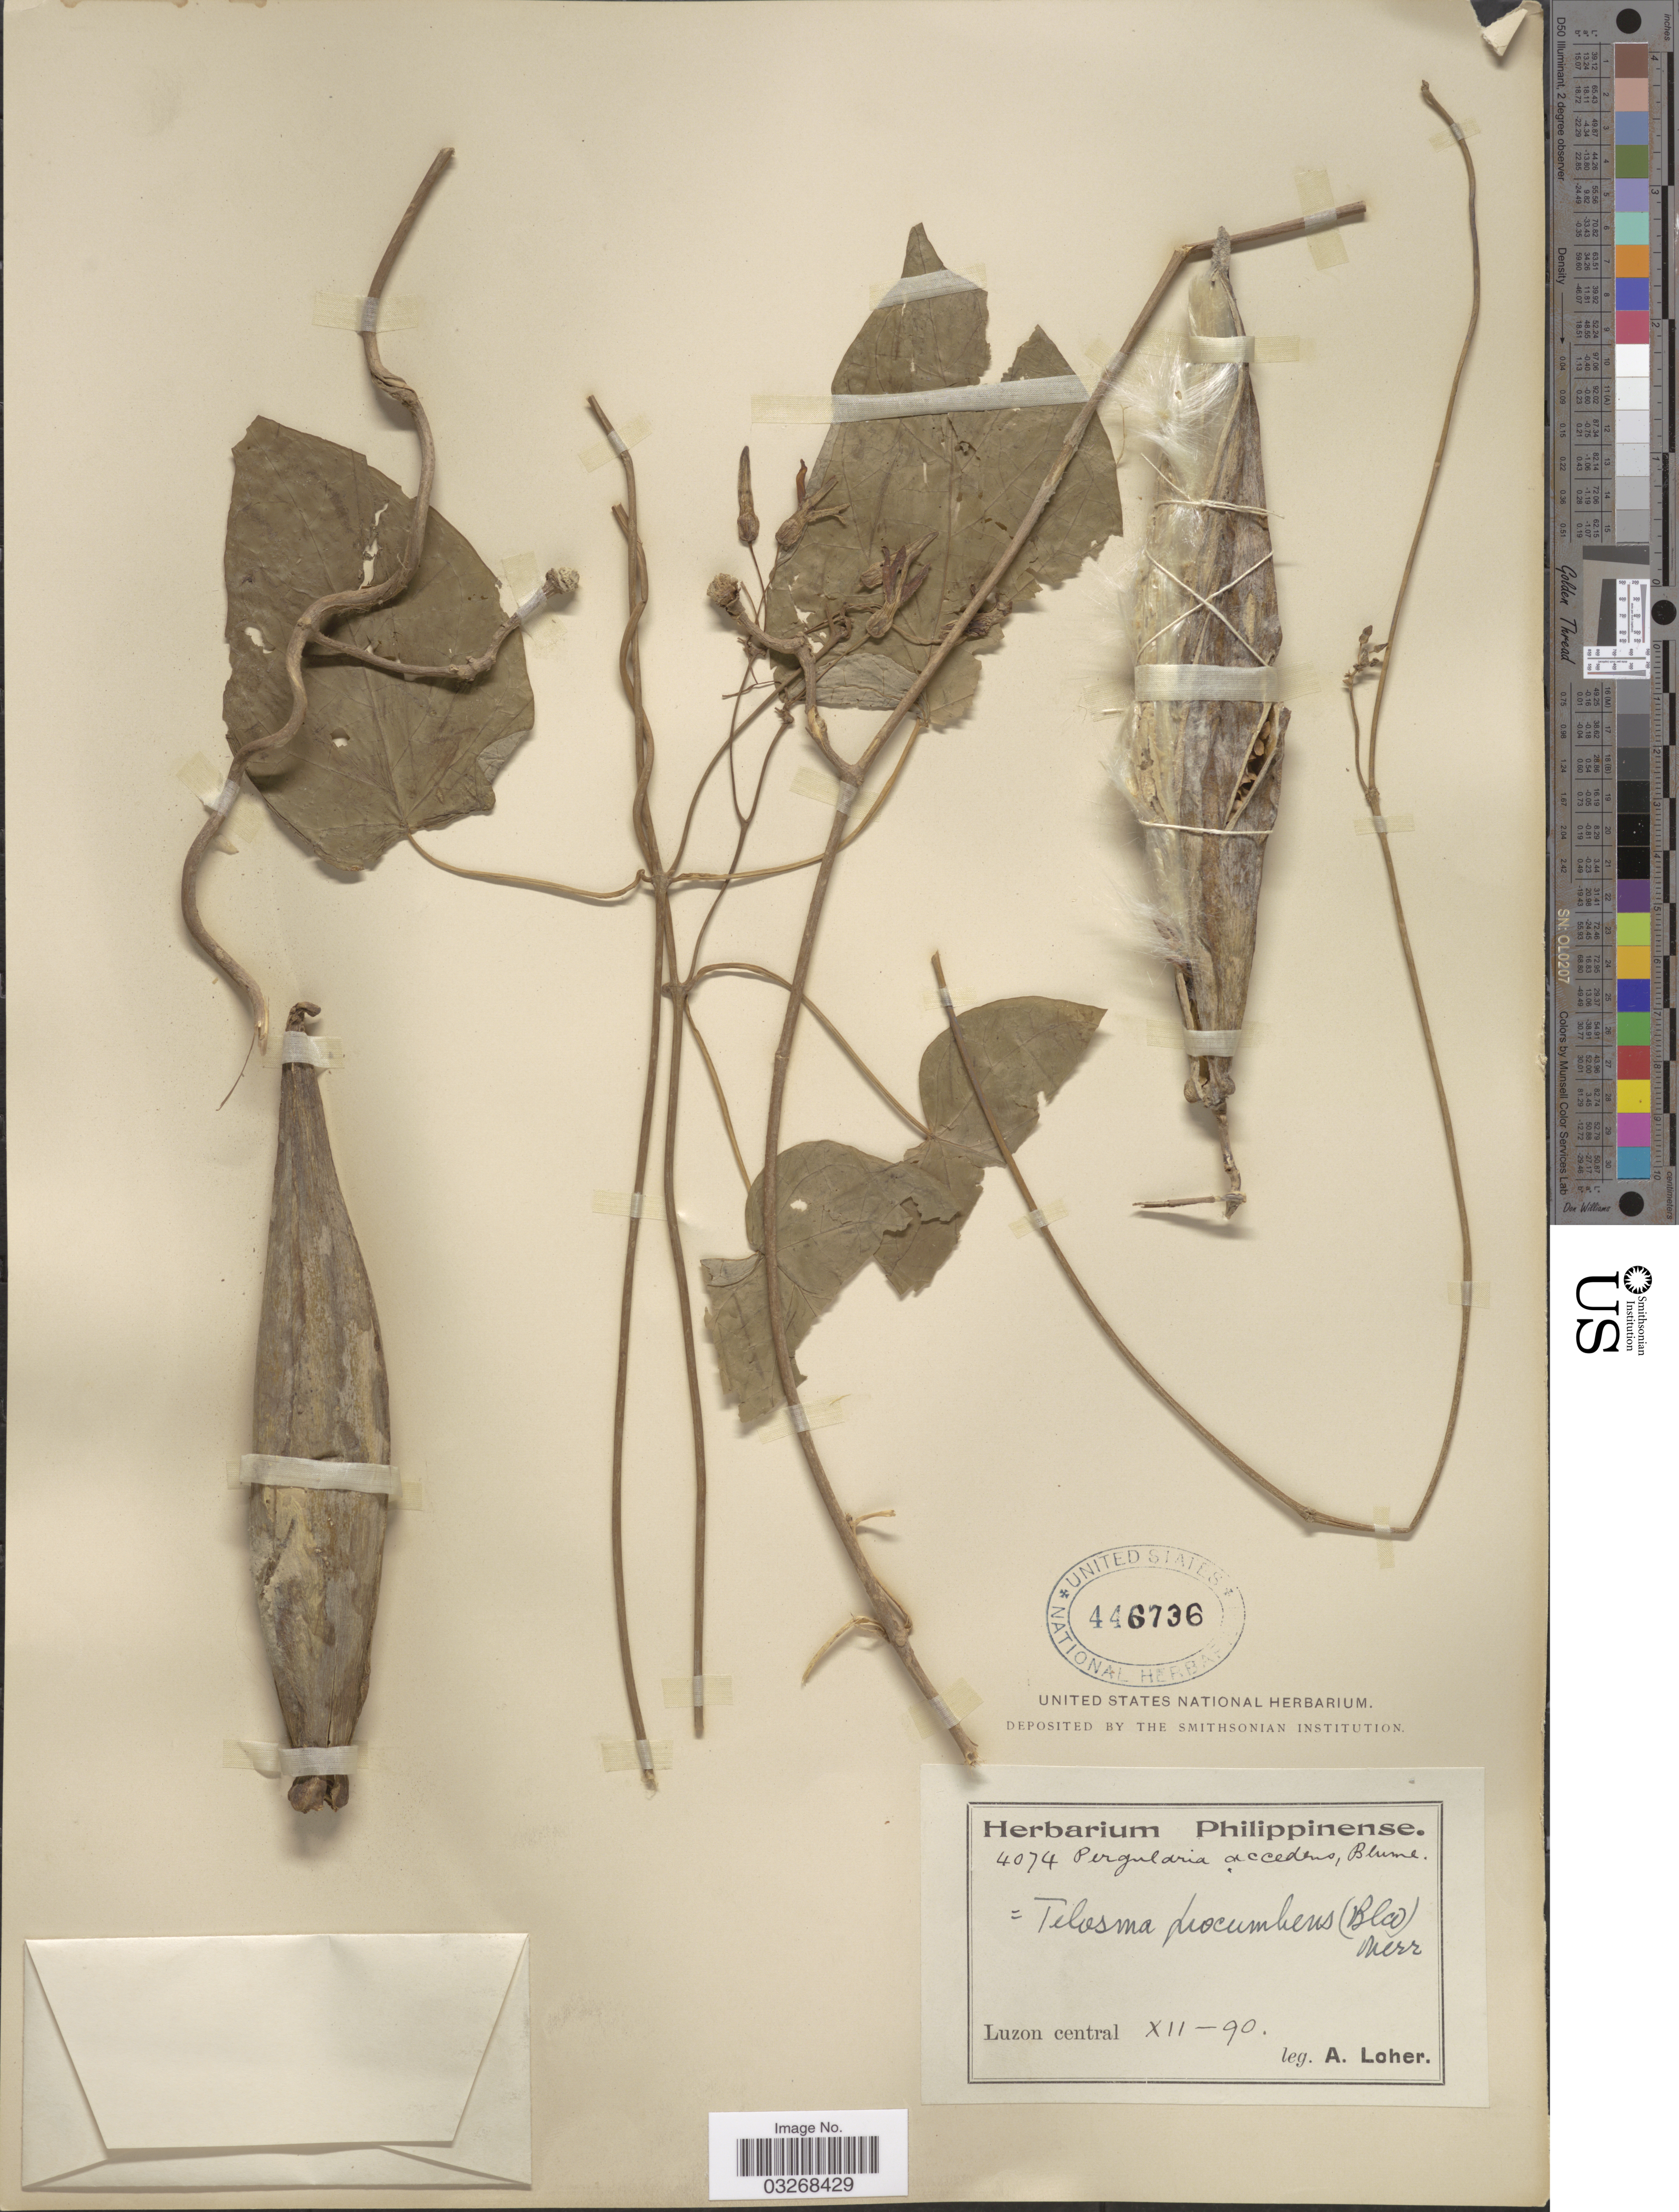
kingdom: Plantae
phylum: Tracheophyta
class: Magnoliopsida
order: Gentianales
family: Apocynaceae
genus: Telosma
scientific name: Telosma procumbens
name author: (Blanco) Merr.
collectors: A. Loher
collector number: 4074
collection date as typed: Transcribed d/m/y: /12/90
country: Philippines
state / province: Central Luzon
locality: Luzon central.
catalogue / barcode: US 446736